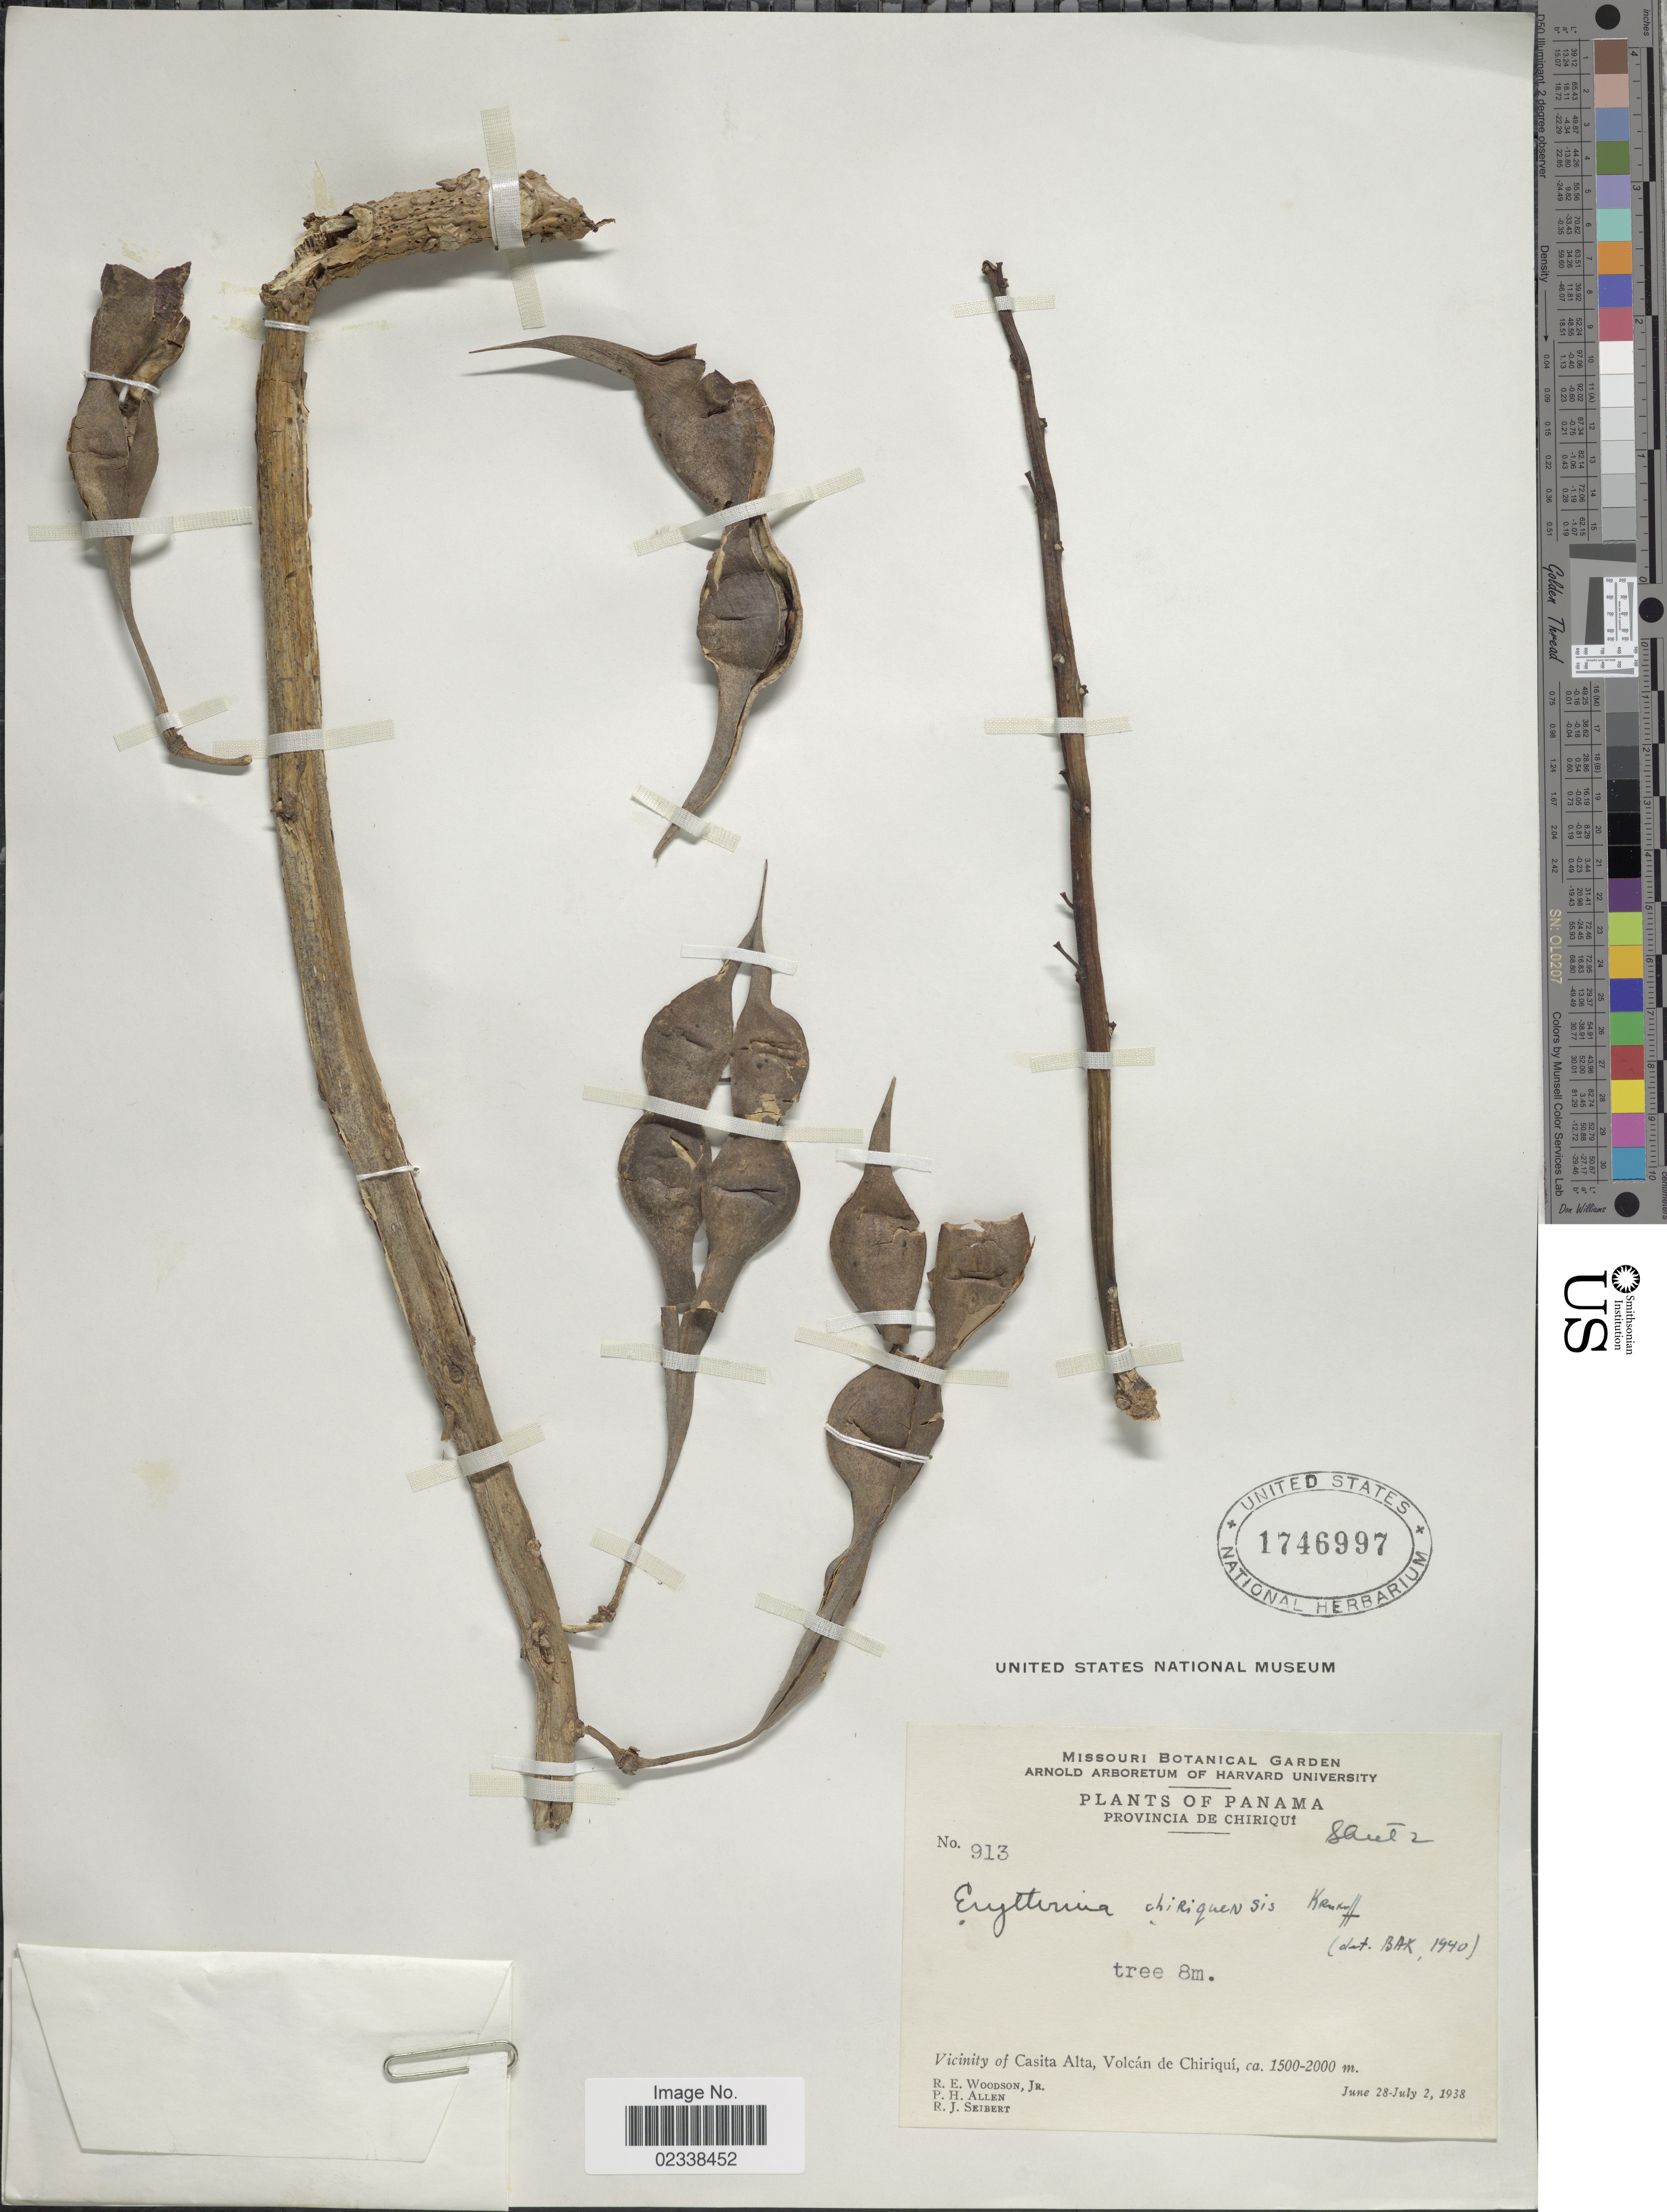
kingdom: Plantae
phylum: Tracheophyta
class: Magnoliopsida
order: Fabales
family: Fabaceae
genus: Erythrina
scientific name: Erythrina chiriquensis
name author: Krukoff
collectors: R. E. Woodson, P. H. Allen & R. J. Seibert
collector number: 913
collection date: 1938-06-28/1938-07-02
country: Panama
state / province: Chiriqui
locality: Vicinity of Casita Alta, Volcan de Chiriqui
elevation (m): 1500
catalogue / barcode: US 1746997